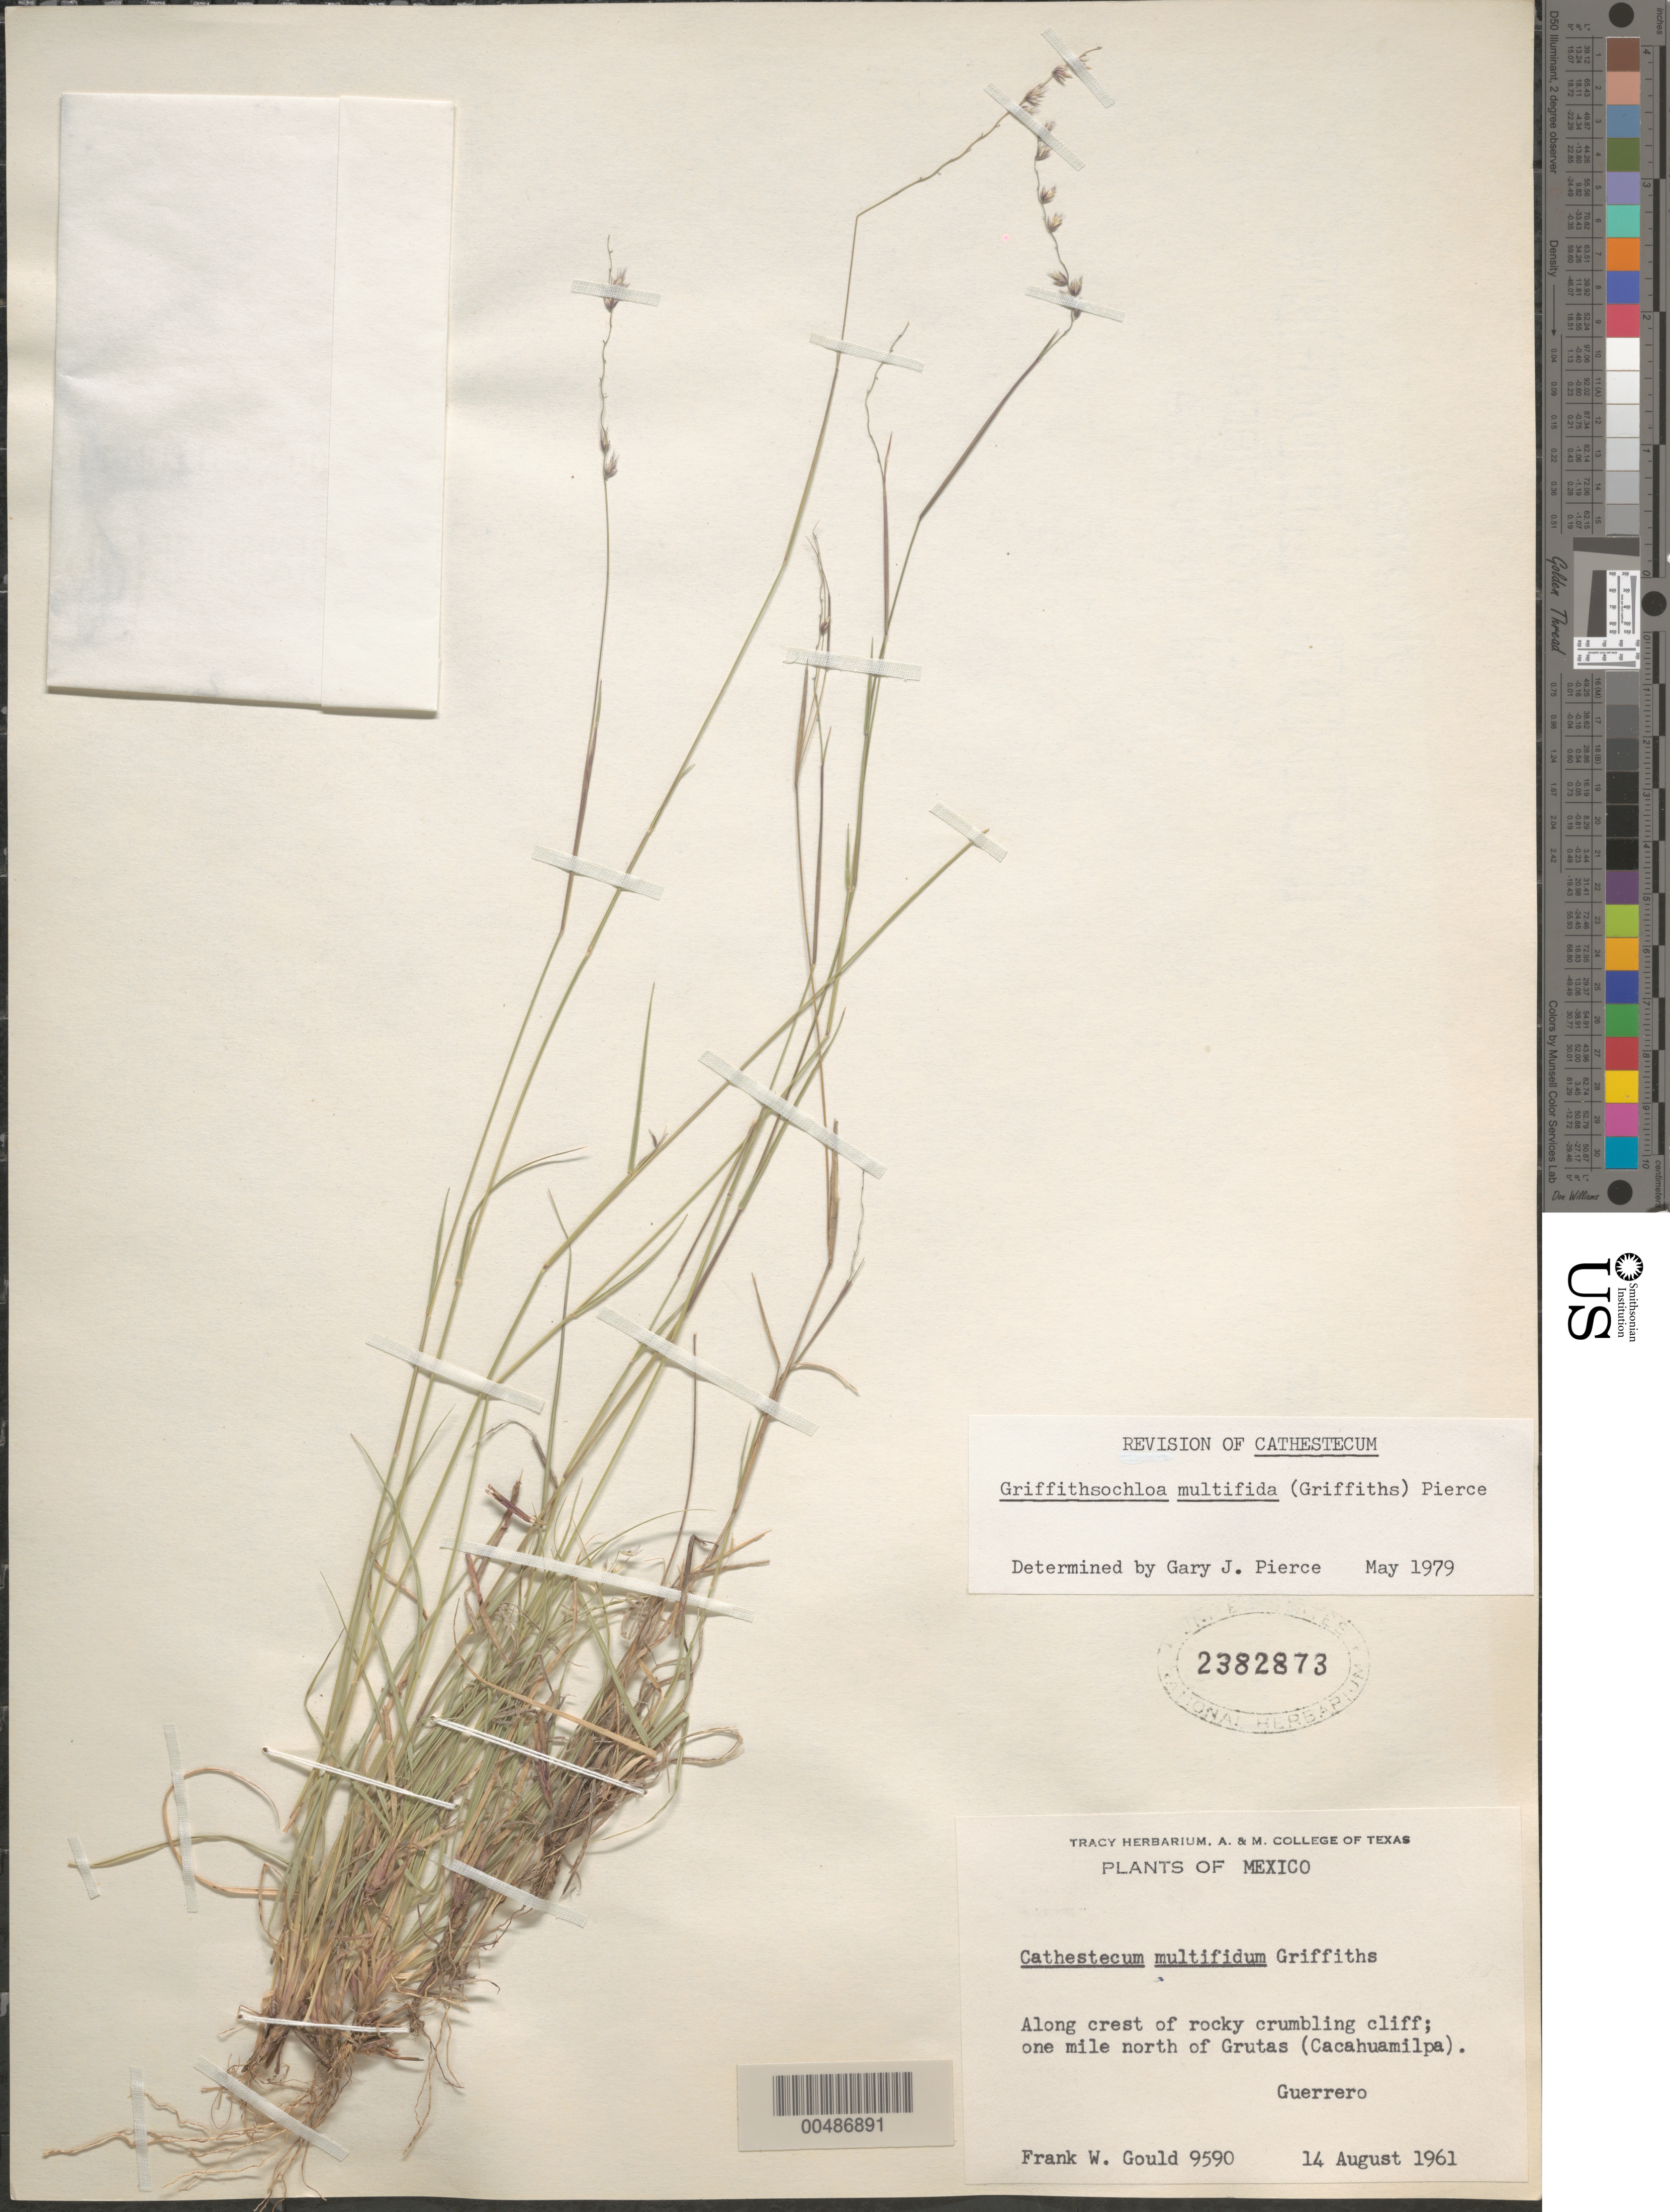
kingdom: Plantae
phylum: Tracheophyta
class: Liliopsida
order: Poales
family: Poaceae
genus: Griffithsochloa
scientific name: Griffithsochloa multifida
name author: (Griffiths) Pierce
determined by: Pierce, G. J.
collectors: F. W. Gould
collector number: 9590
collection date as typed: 14 Aug 1961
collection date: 1961-08-14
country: Mexico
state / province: Guerrero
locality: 1 mi N of Grutas (Cacahuamilpa)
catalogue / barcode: US 2382873